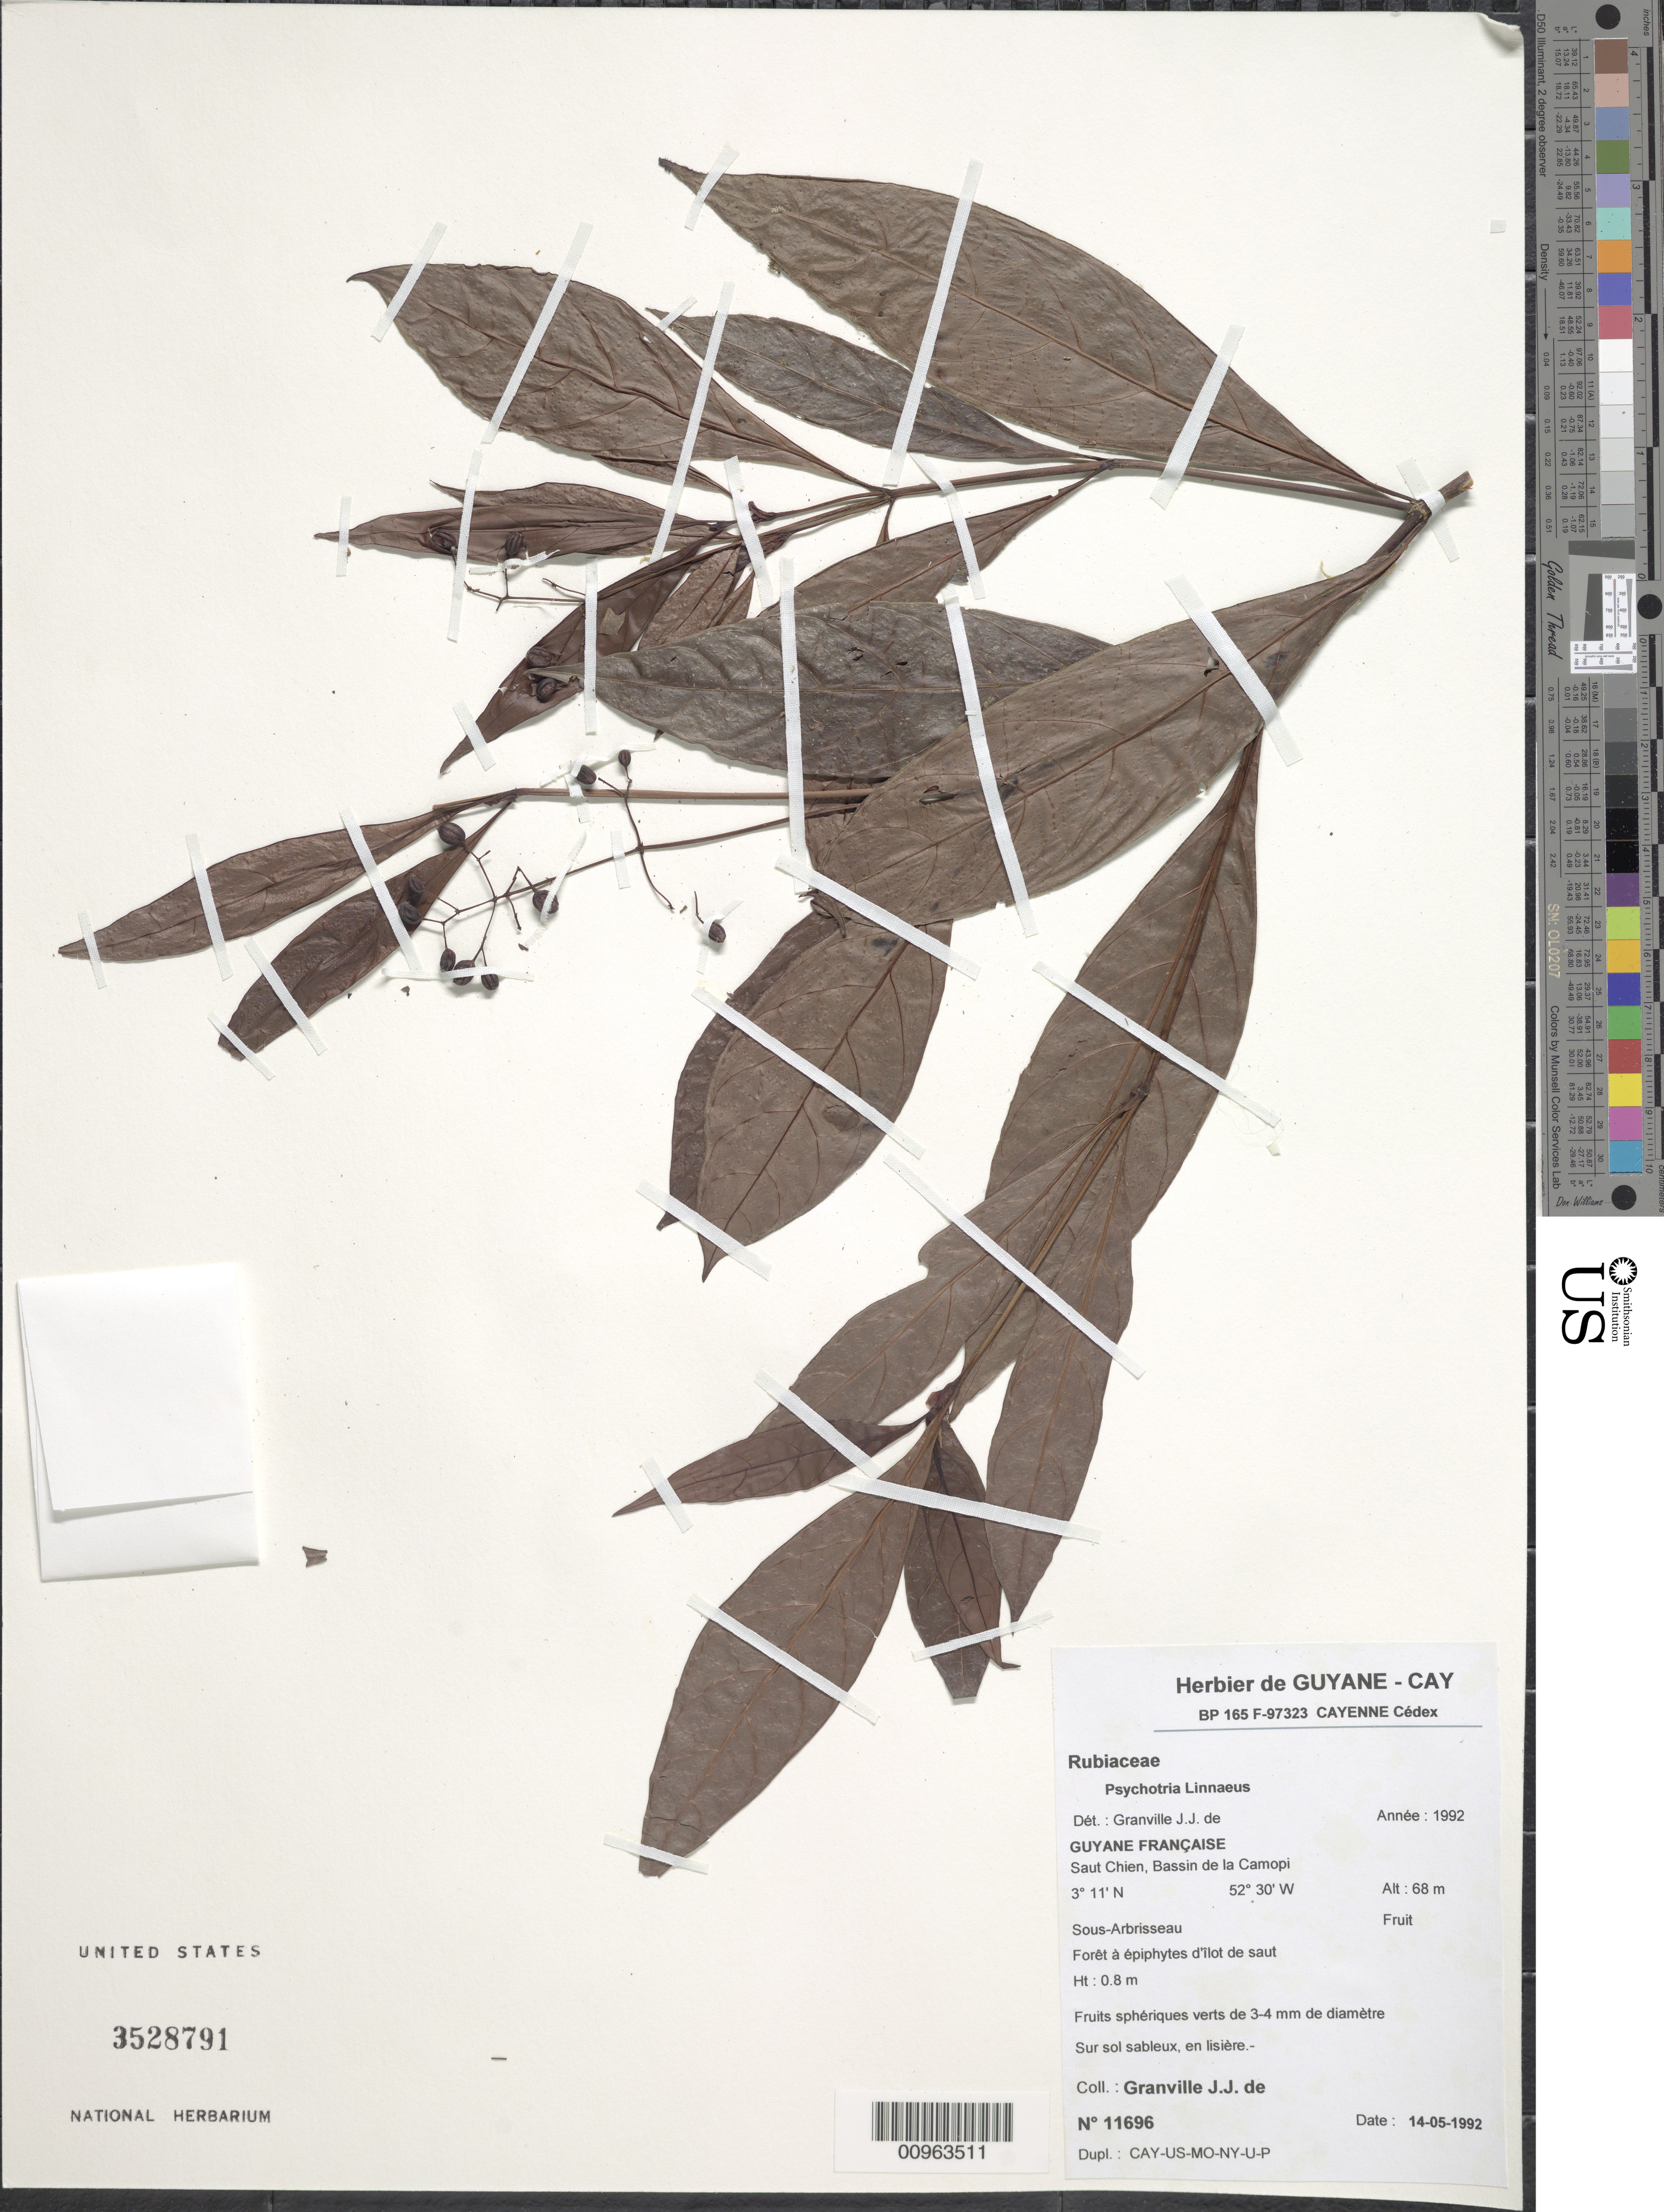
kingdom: Plantae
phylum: Tracheophyta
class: Magnoliopsida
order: Gentianales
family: Rubiaceae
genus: Psychotria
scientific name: Psychotria sp.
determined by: Granville, J. J. de, (CAY), Institut de Recherche pour le Developpement (IRD) (FRENCH GUIANA)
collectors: J.-J. de Granville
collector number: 11696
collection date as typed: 14-May-92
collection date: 1992-05-14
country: French Guiana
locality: Saut Chien, Bassin de la Camopi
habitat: Foret a epipytes d'ilot de saut. Sur sol sableux, en lisiere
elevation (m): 68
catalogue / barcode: US 3528791